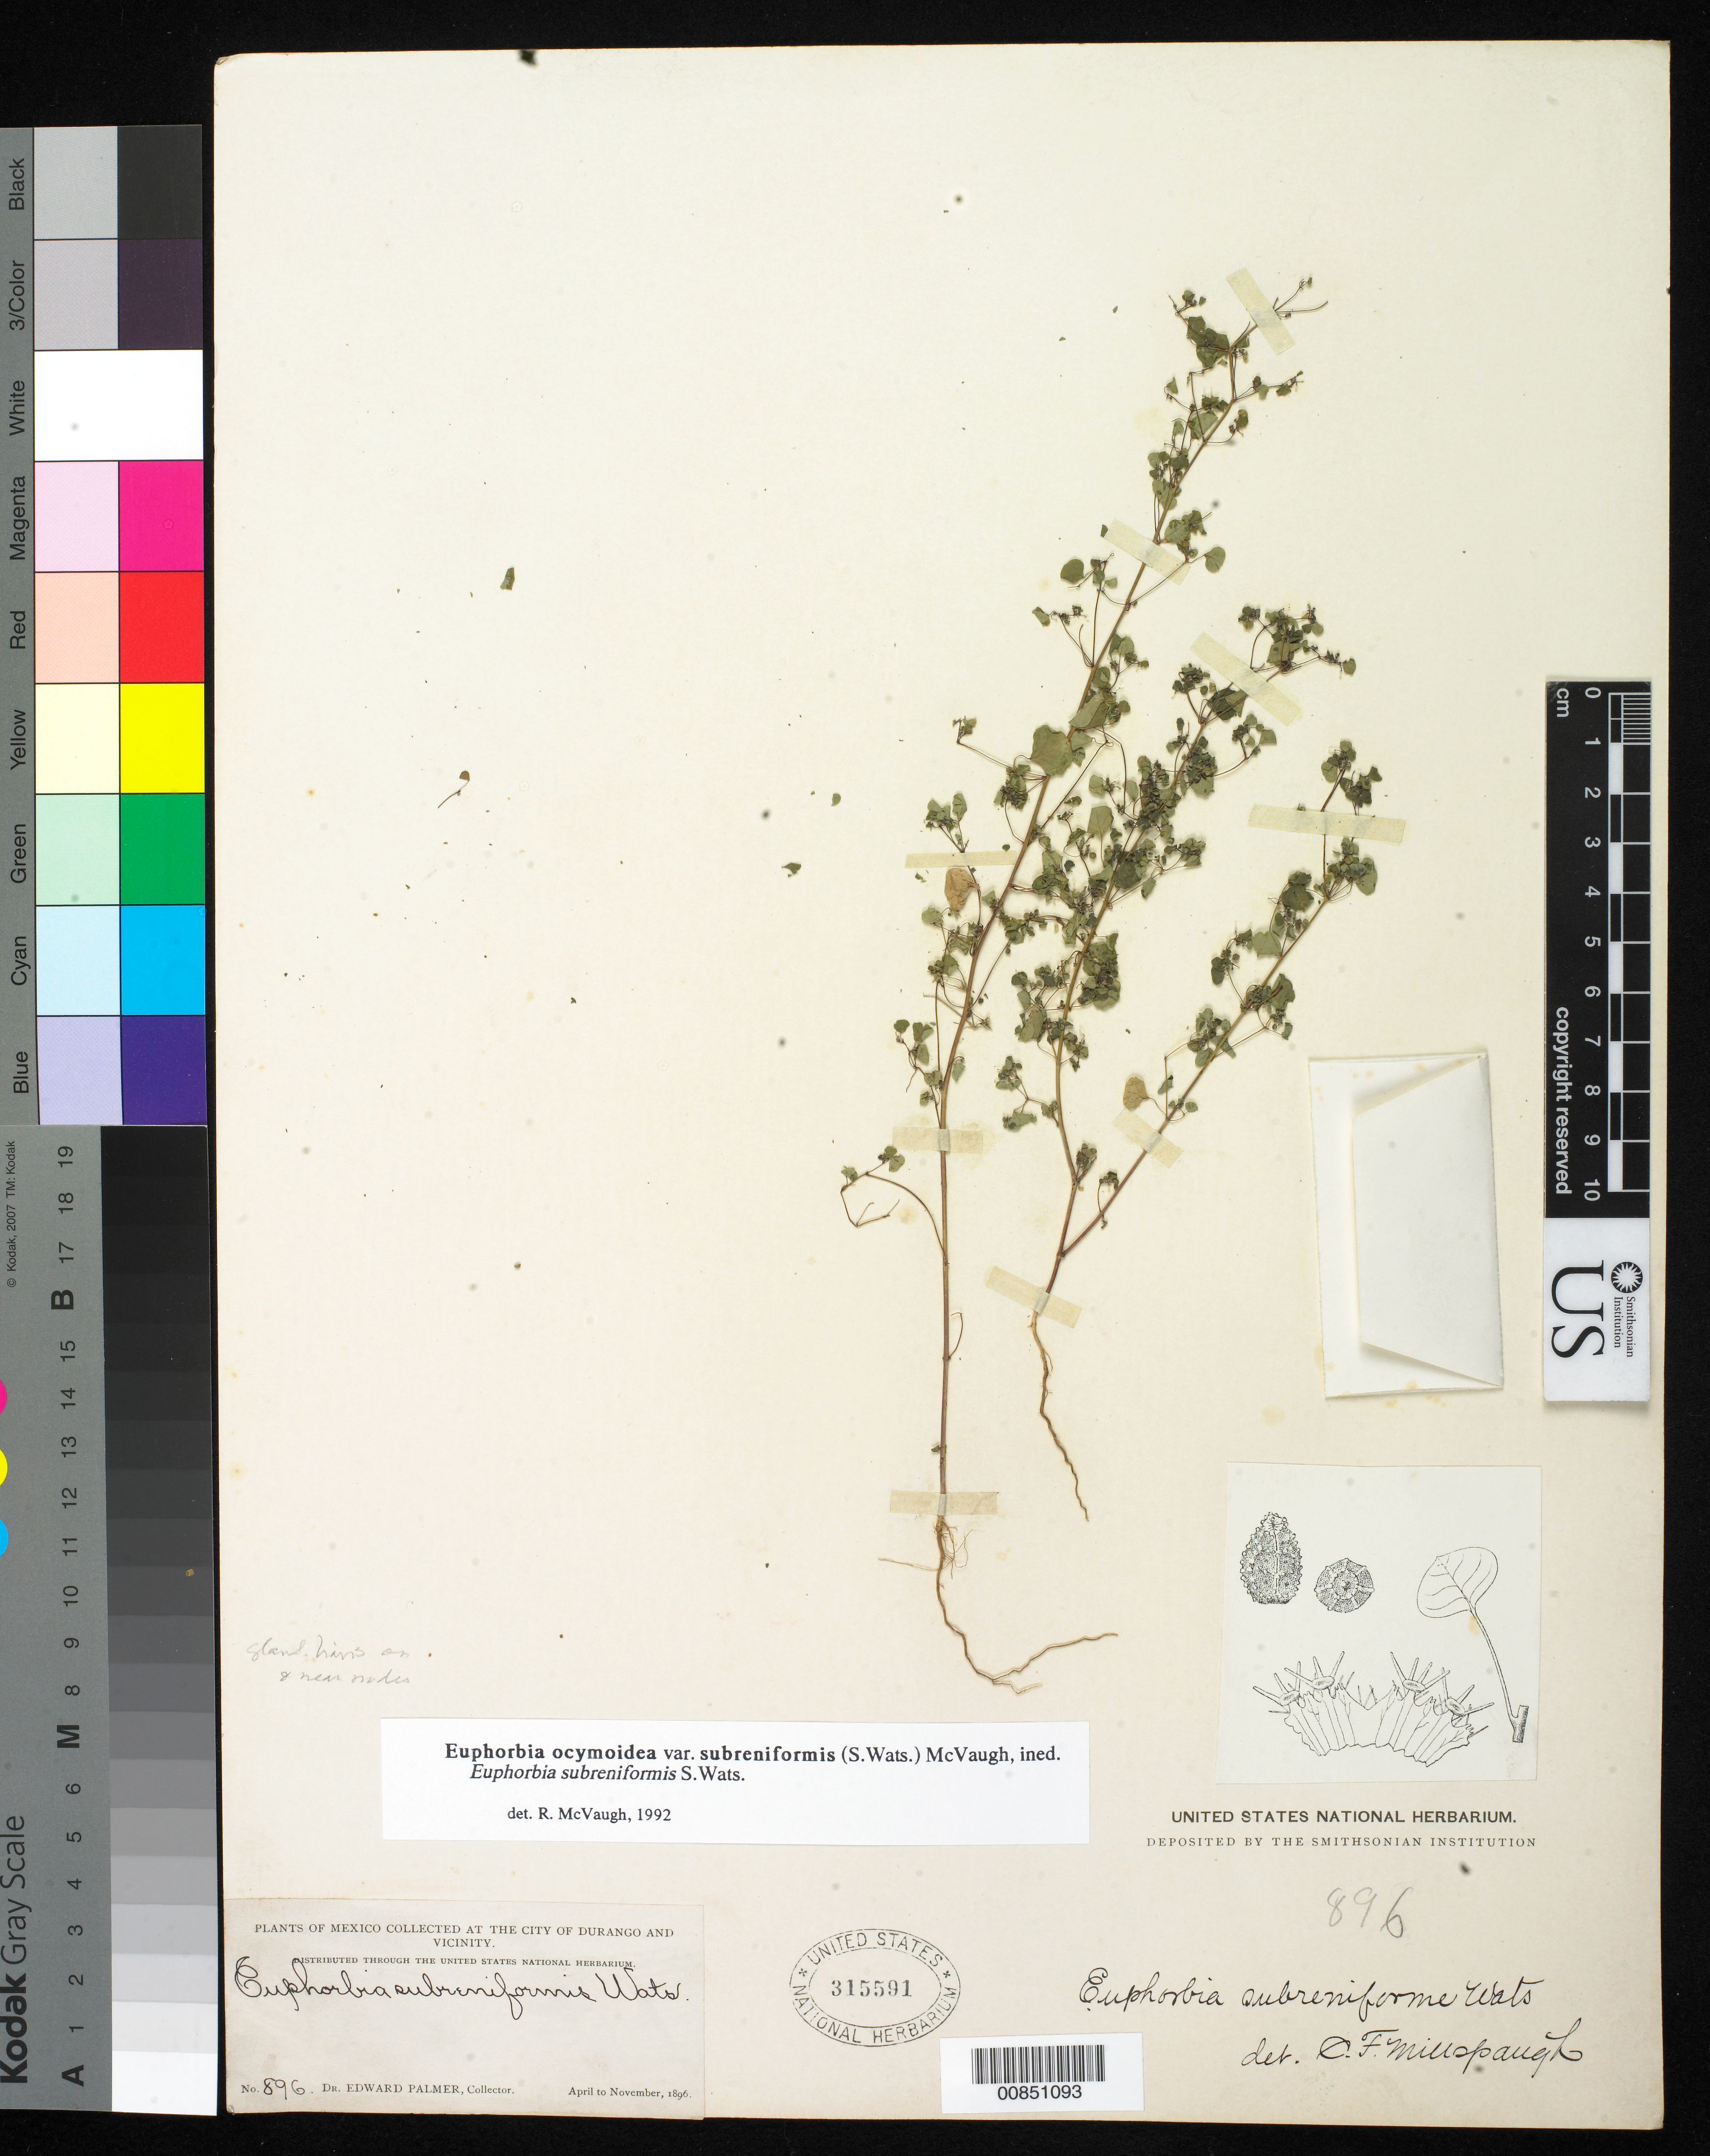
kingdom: Plantae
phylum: Tracheophyta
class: Magnoliopsida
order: Malpighiales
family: Euphorbiaceae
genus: Euphorbia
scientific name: Euphorbia fimbrilligera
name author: Mart.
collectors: E. Palmer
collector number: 896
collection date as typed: Apr 1896 to -- Nov 1896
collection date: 1896-04/1896-11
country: Mexico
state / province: Durango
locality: City of Durango and vicinity.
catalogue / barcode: US 315591